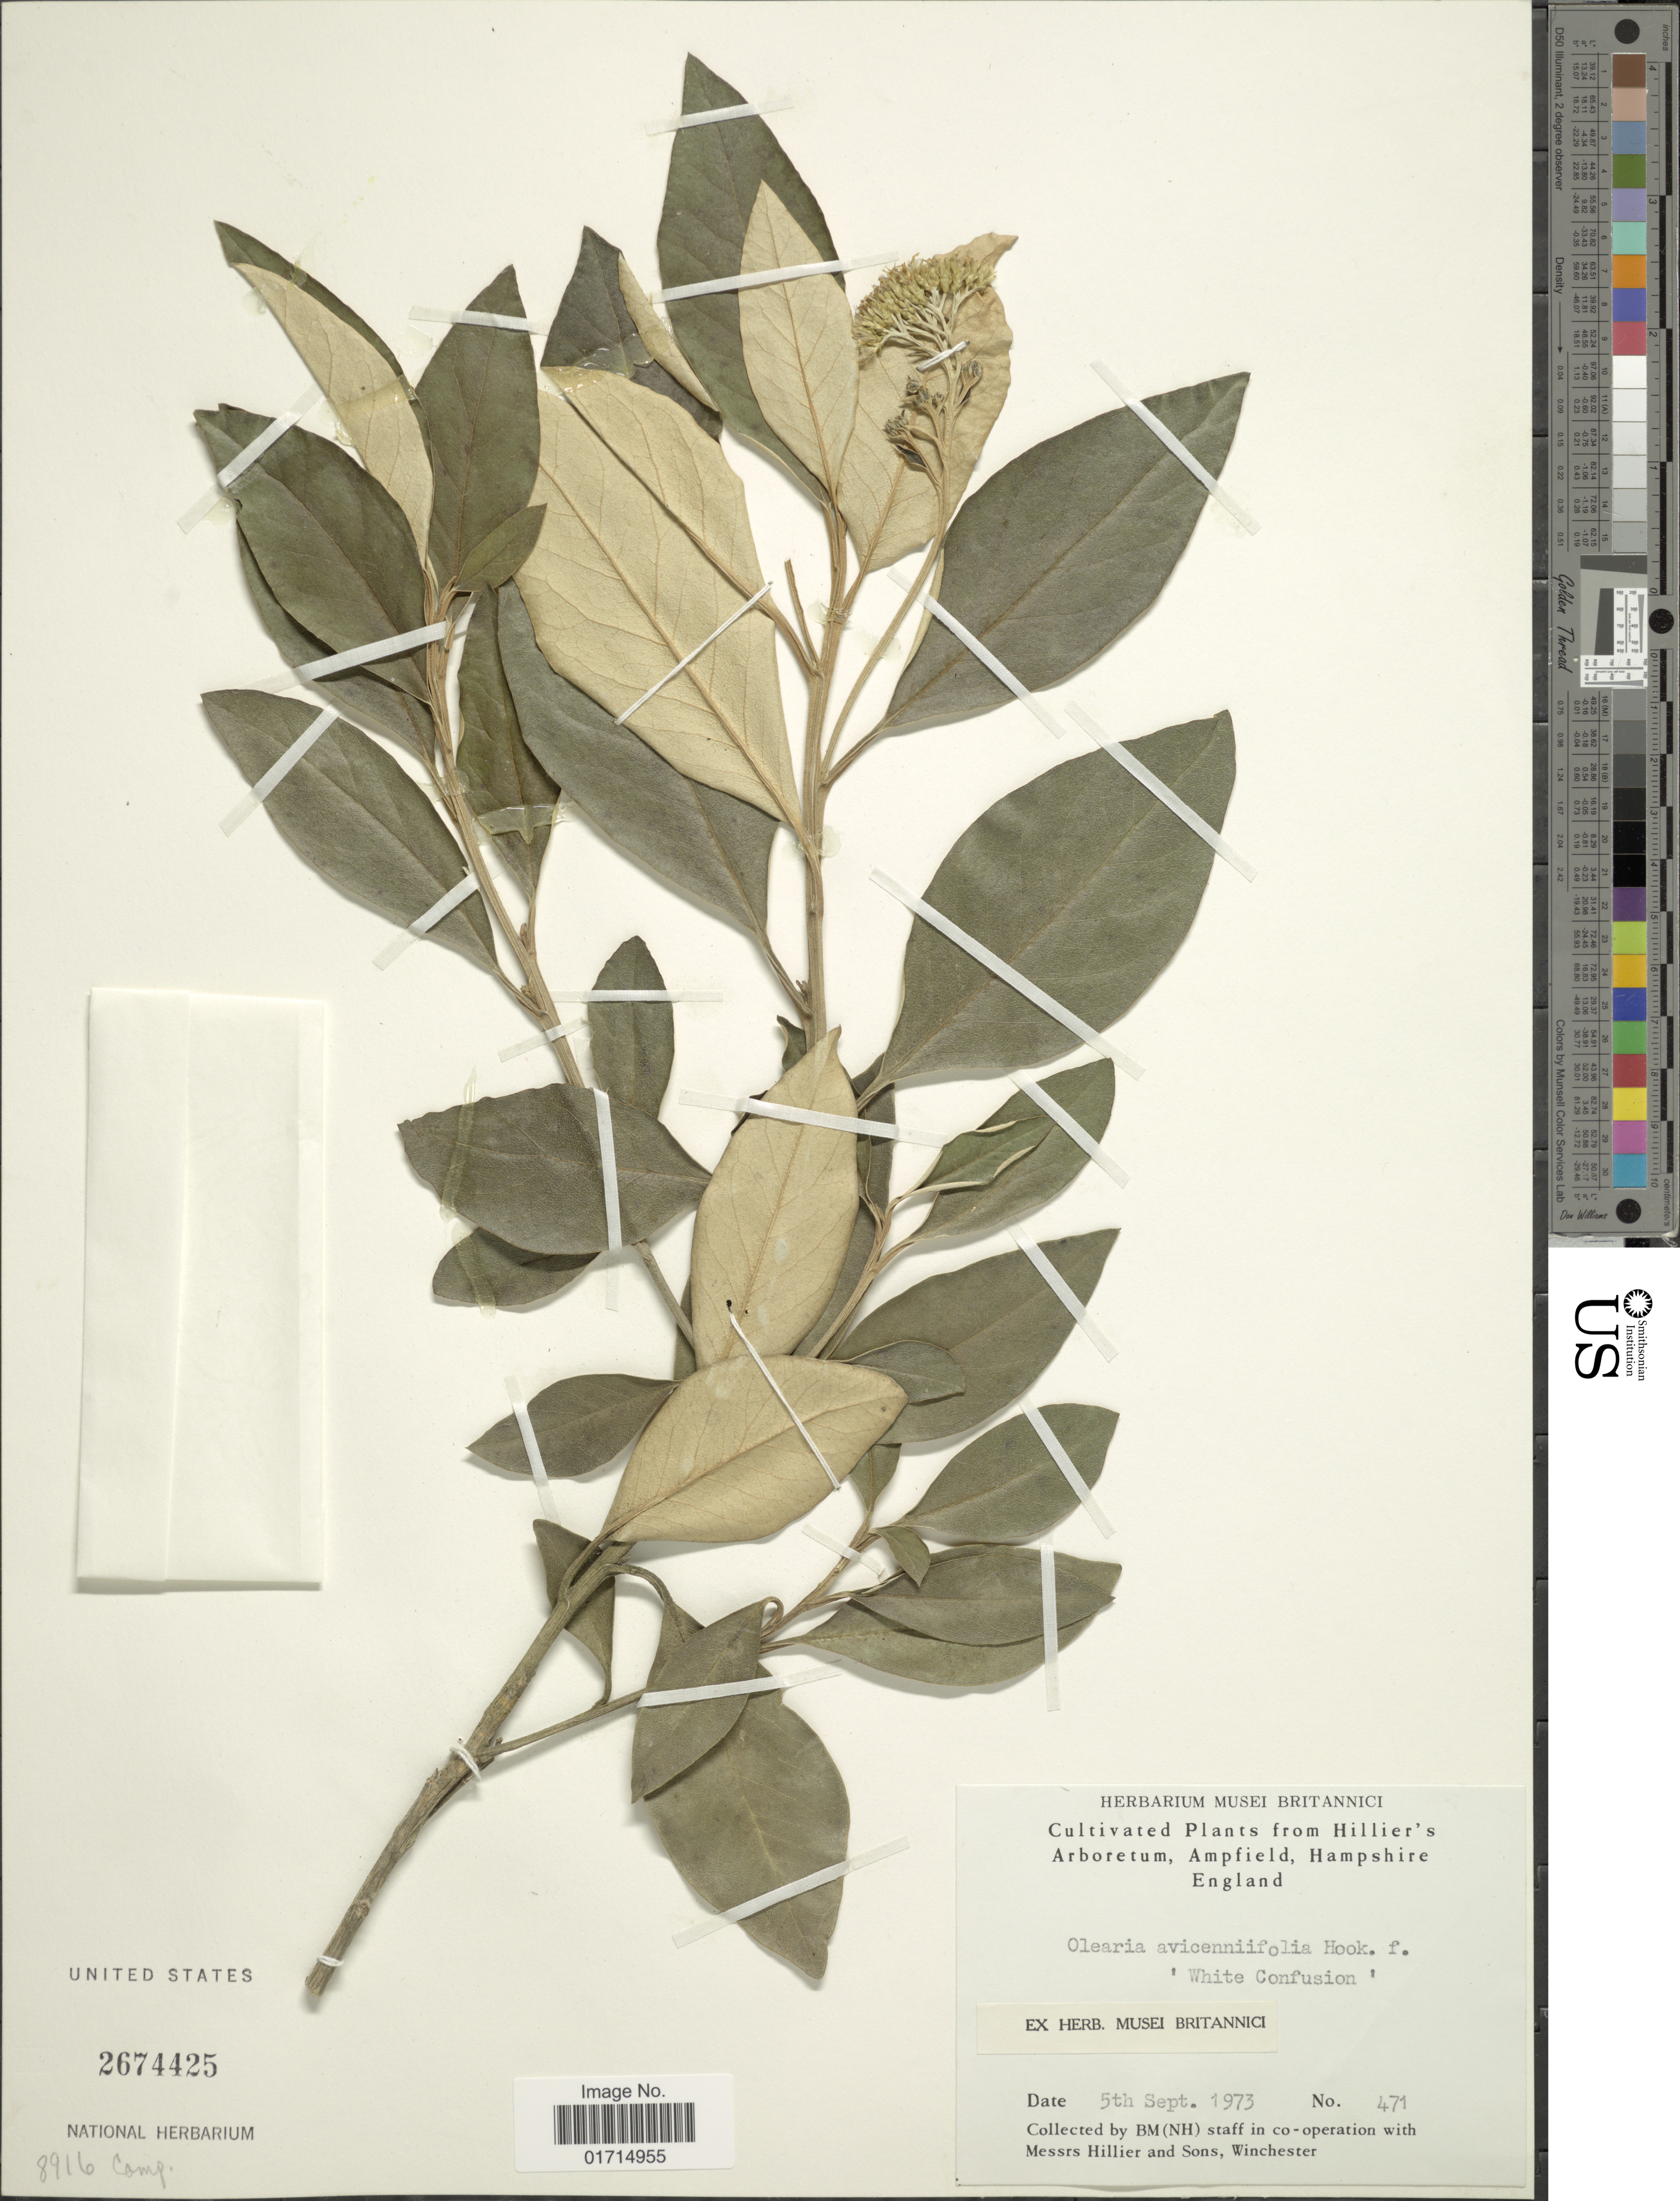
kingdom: Plantae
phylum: Tracheophyta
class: Magnoliopsida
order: Asterales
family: Asteraceae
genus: Olearia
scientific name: Olearia avicenniifolia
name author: (Raoul) Hook. f.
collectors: The Natural History Museum, Hillier & et al.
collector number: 471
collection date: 1973-09-05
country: United Kingdom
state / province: England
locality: Hillier's Arboretum, Ampfield, Hampshire England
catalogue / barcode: US 2674425